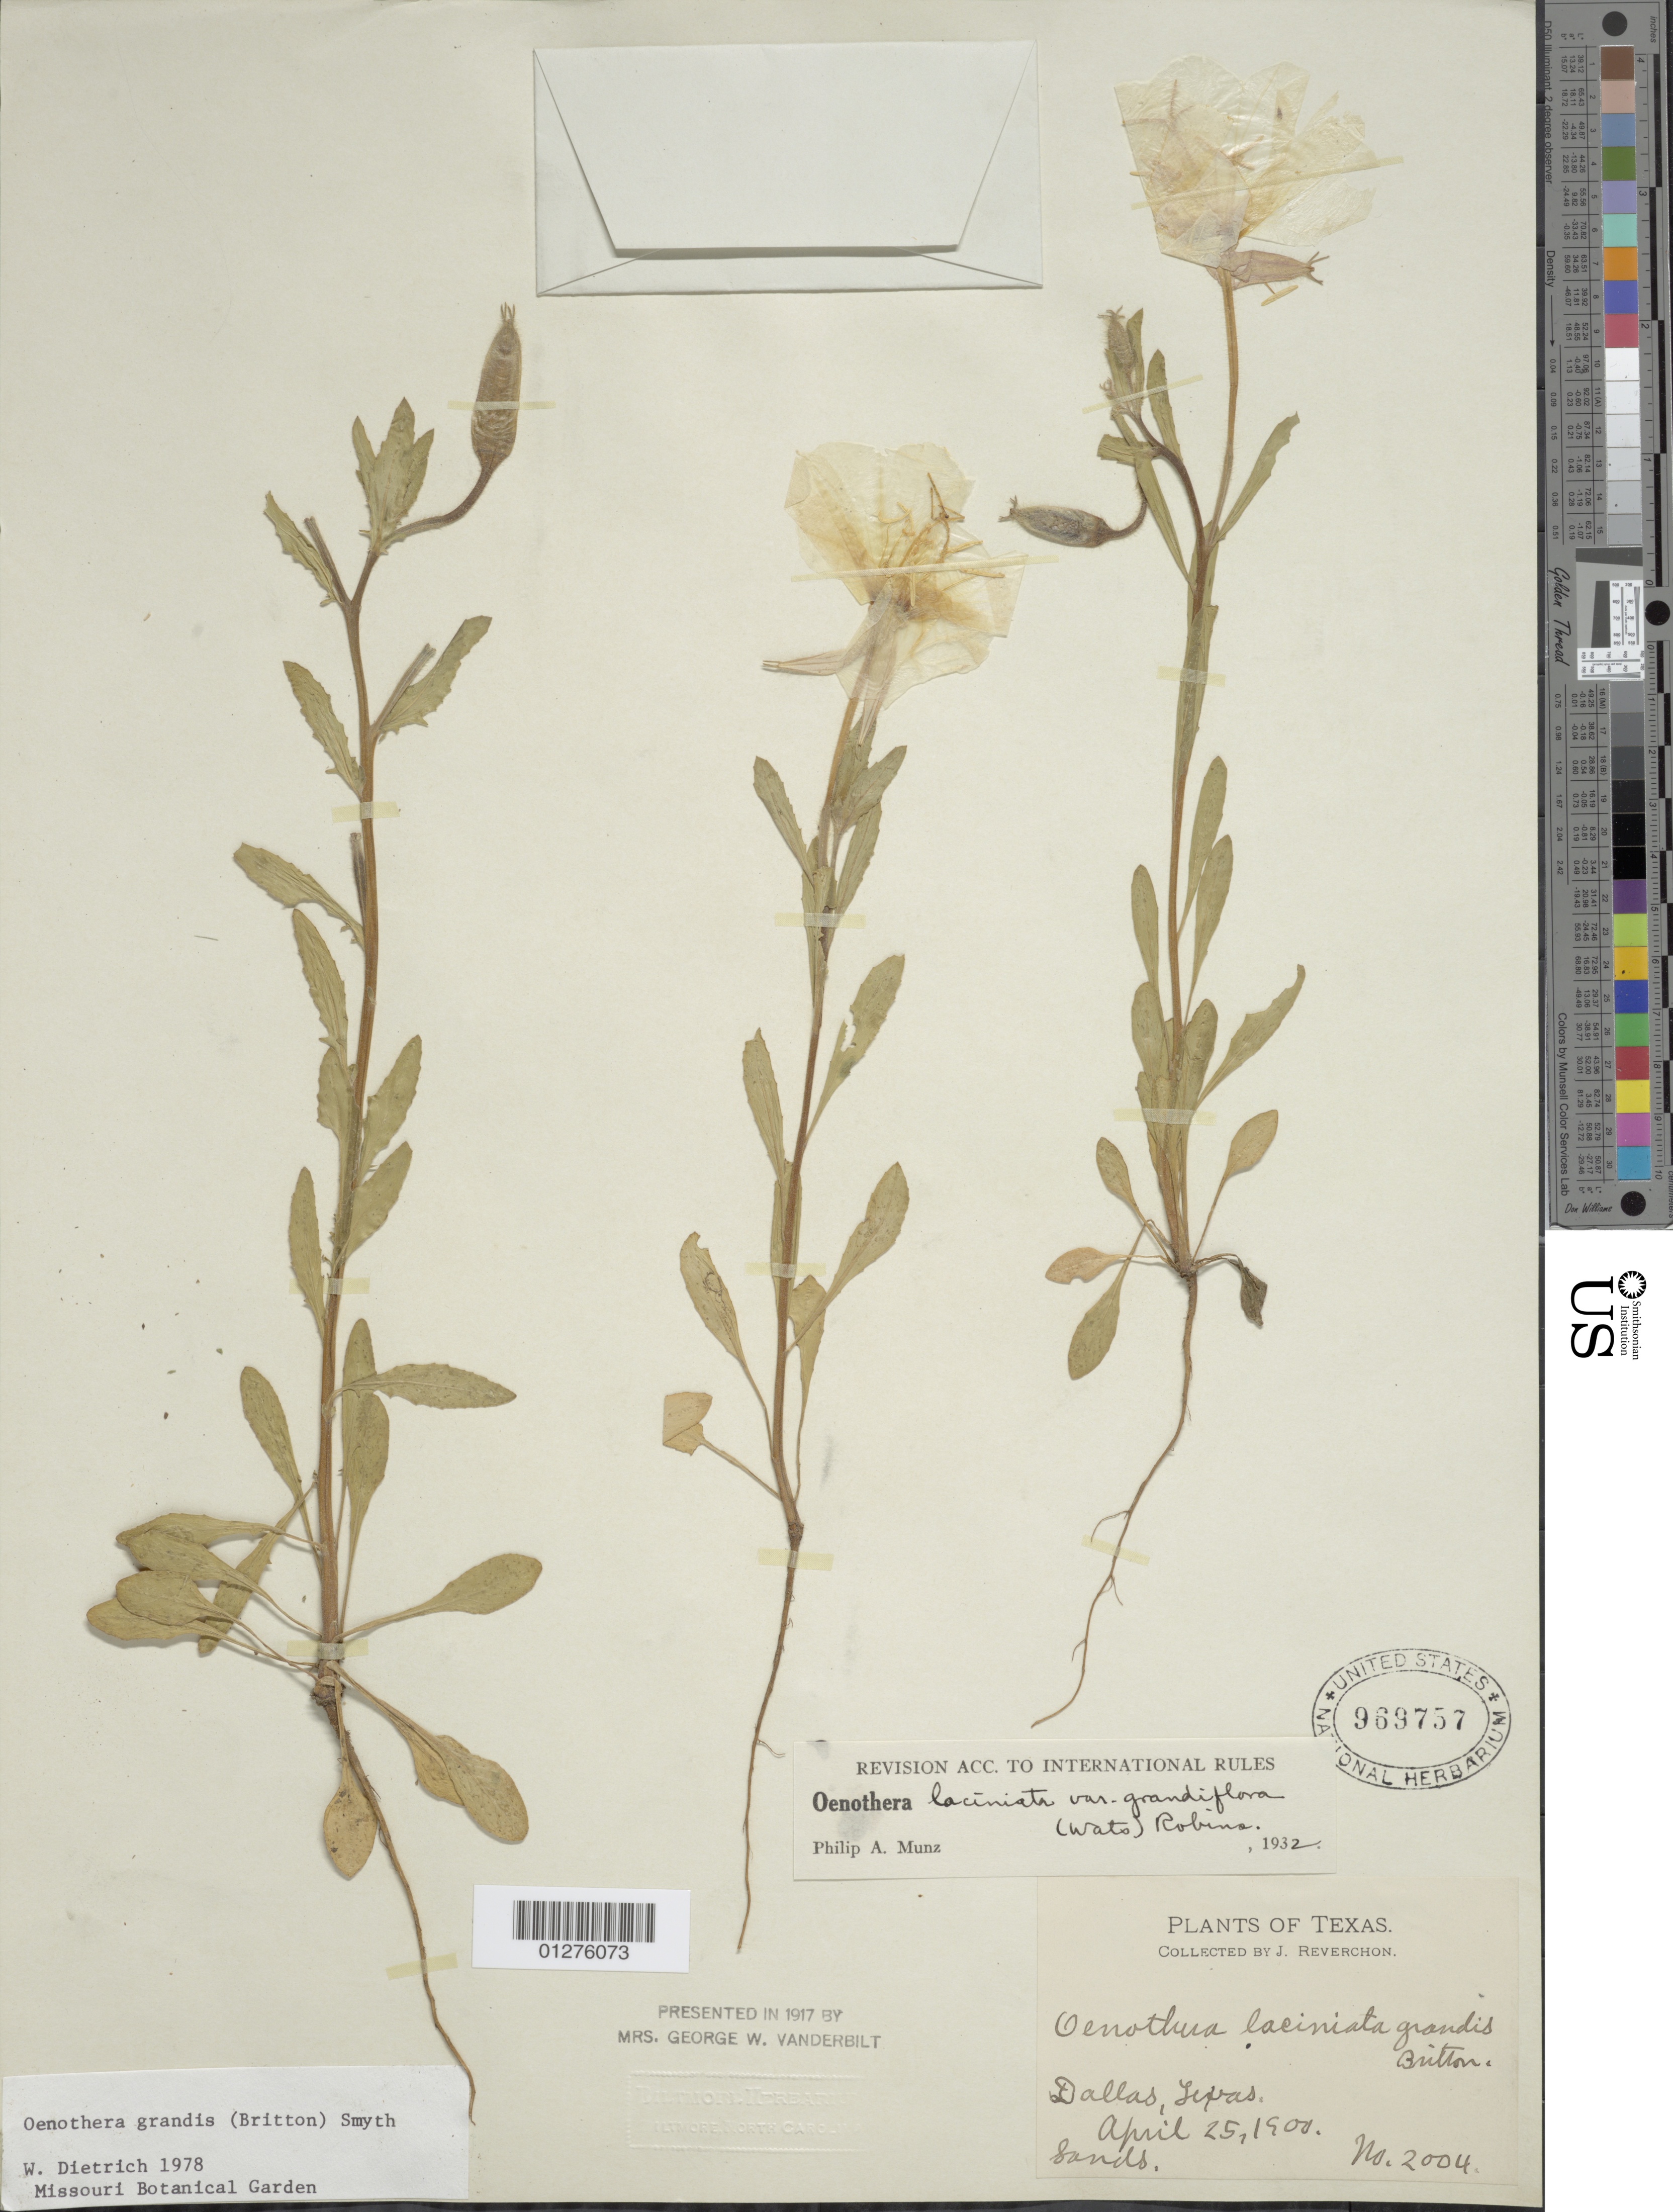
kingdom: Plantae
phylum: Tracheophyta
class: Magnoliopsida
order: Myrtales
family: Onagraceae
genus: Oenothera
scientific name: Oenothera grandis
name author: (Britton) Smyth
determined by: Dietrich, W.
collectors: J. Reverchon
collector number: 2004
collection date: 1900-04-25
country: United States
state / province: Texas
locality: Dallas.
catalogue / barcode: US 969757